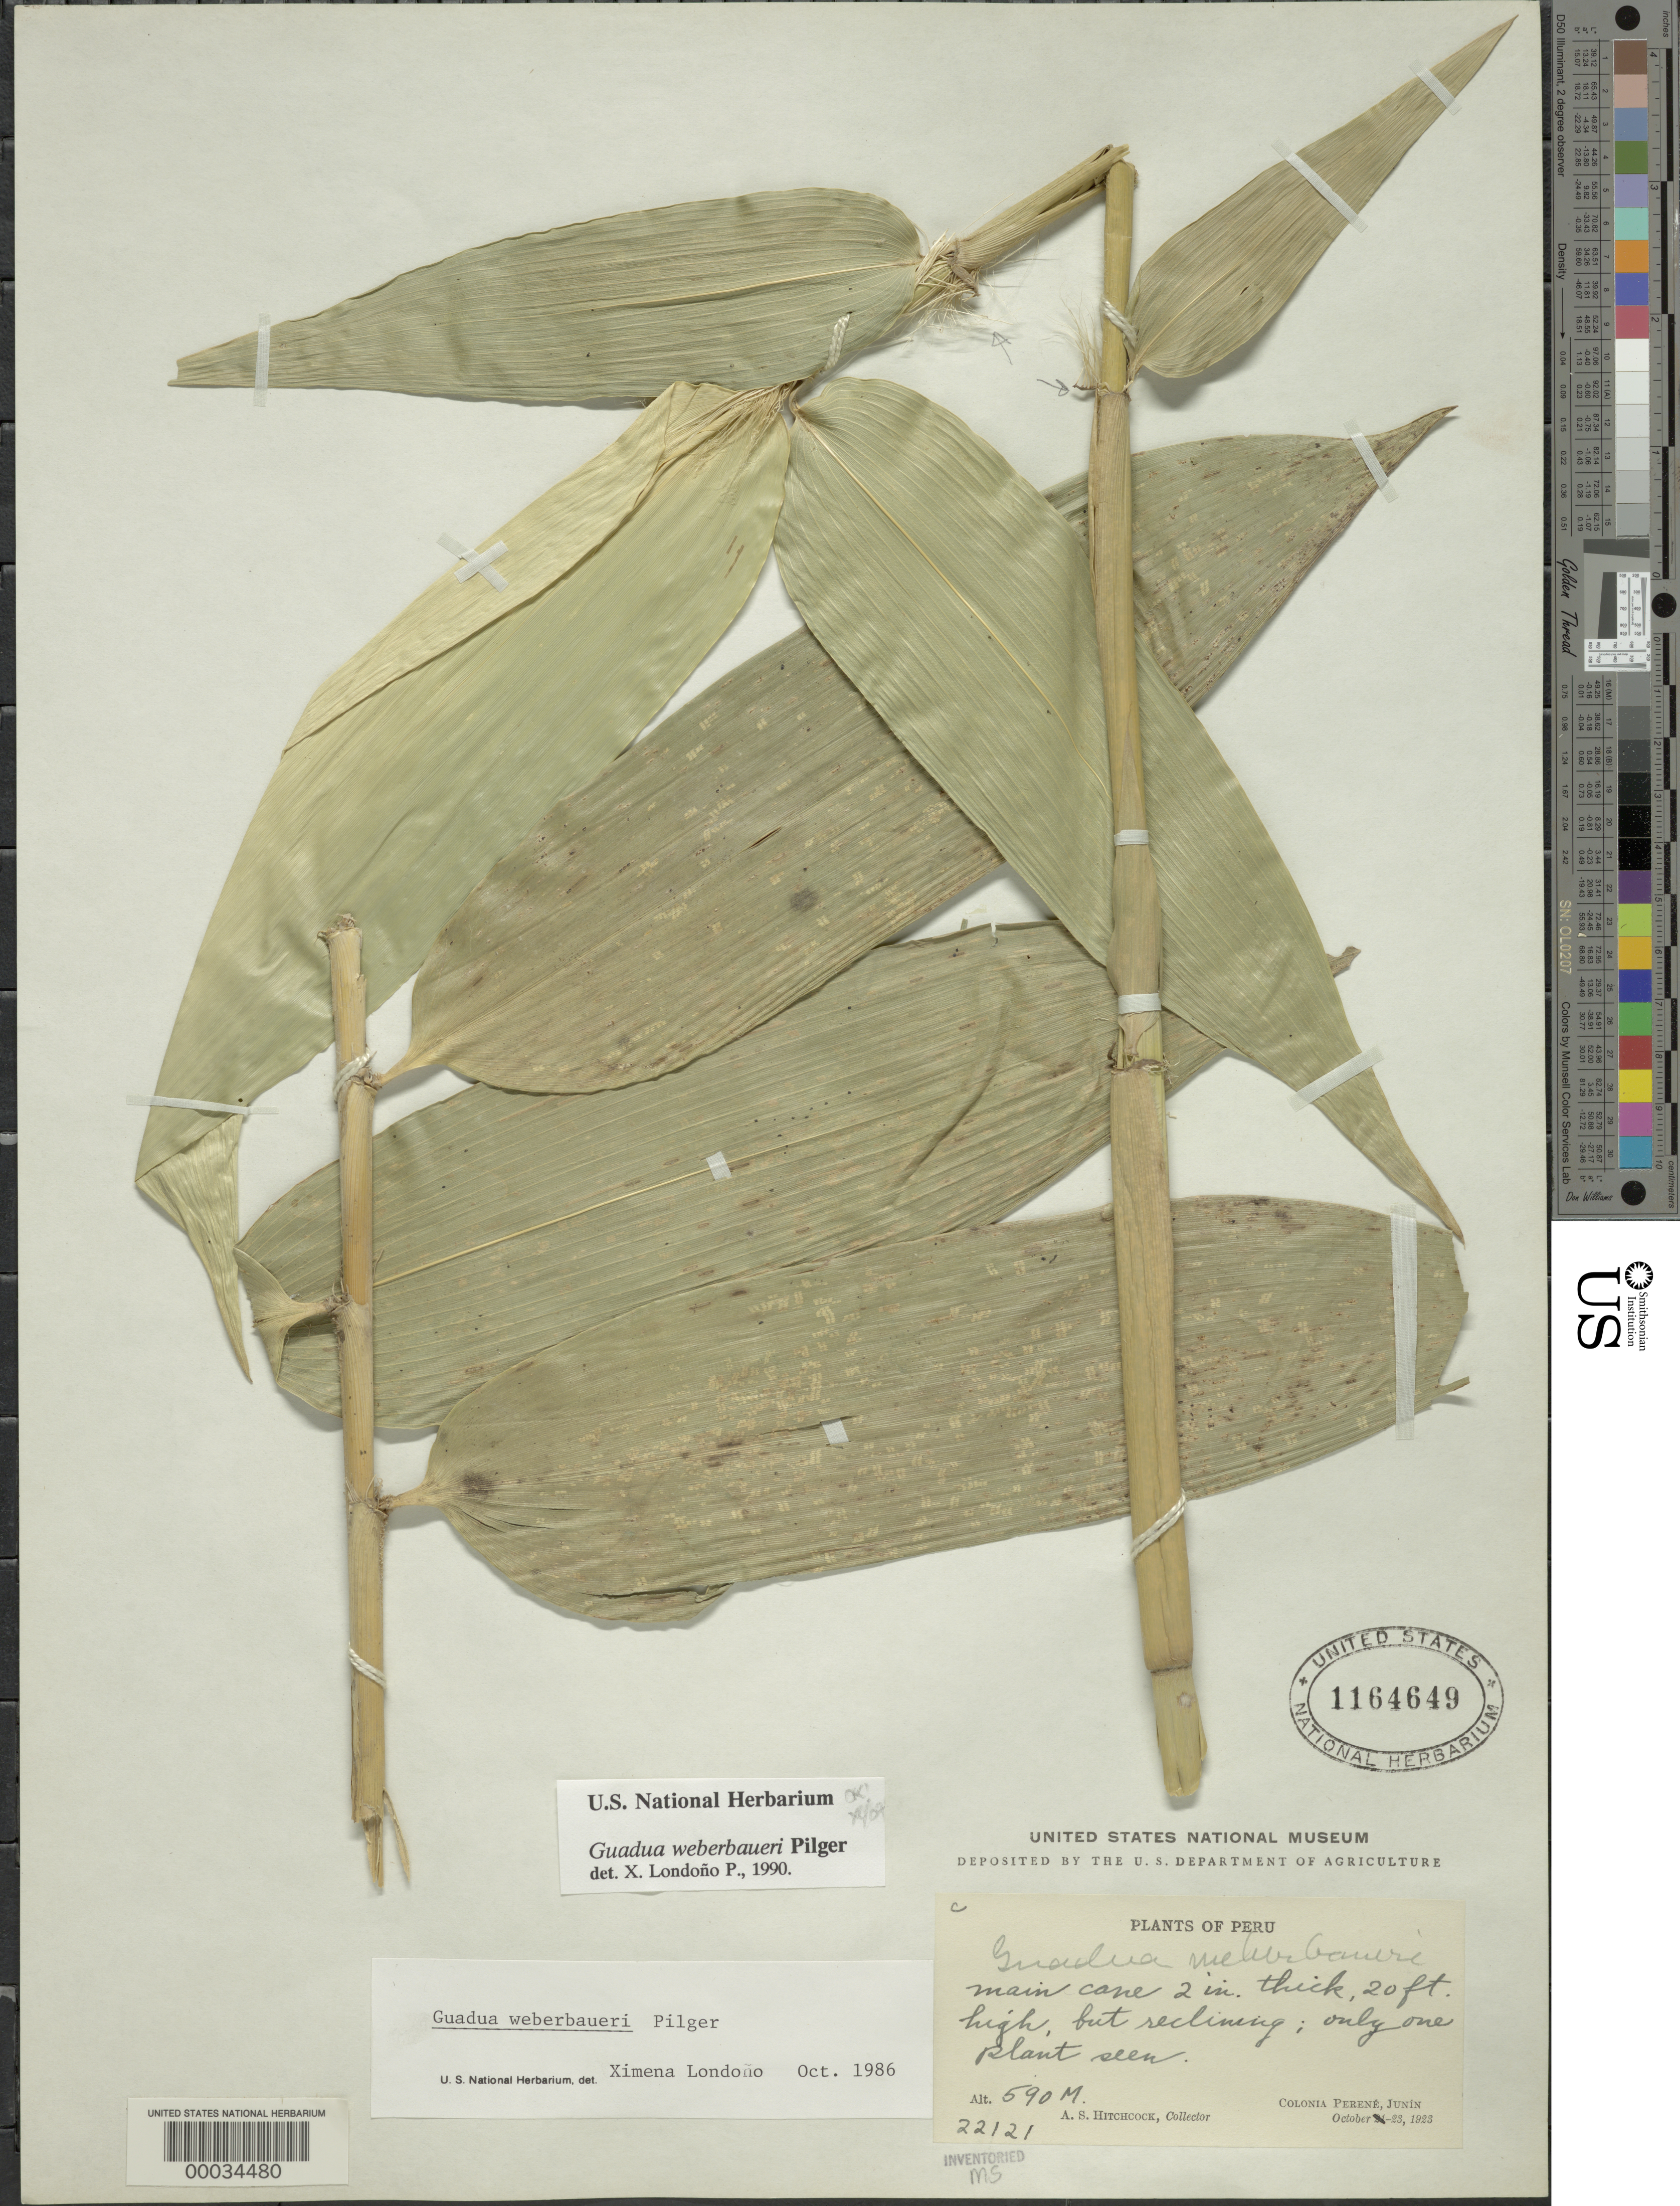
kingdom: Plantae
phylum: Tracheophyta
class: Liliopsida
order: Poales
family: Poaceae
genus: Guadua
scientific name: Guadua weberbaueri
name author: Pilg.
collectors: A. S. Hitchcock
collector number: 22121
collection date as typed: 23 Oct 1923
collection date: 1923-10-23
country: Peru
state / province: Junín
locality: Colonia perene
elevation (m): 590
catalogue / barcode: US 1164649